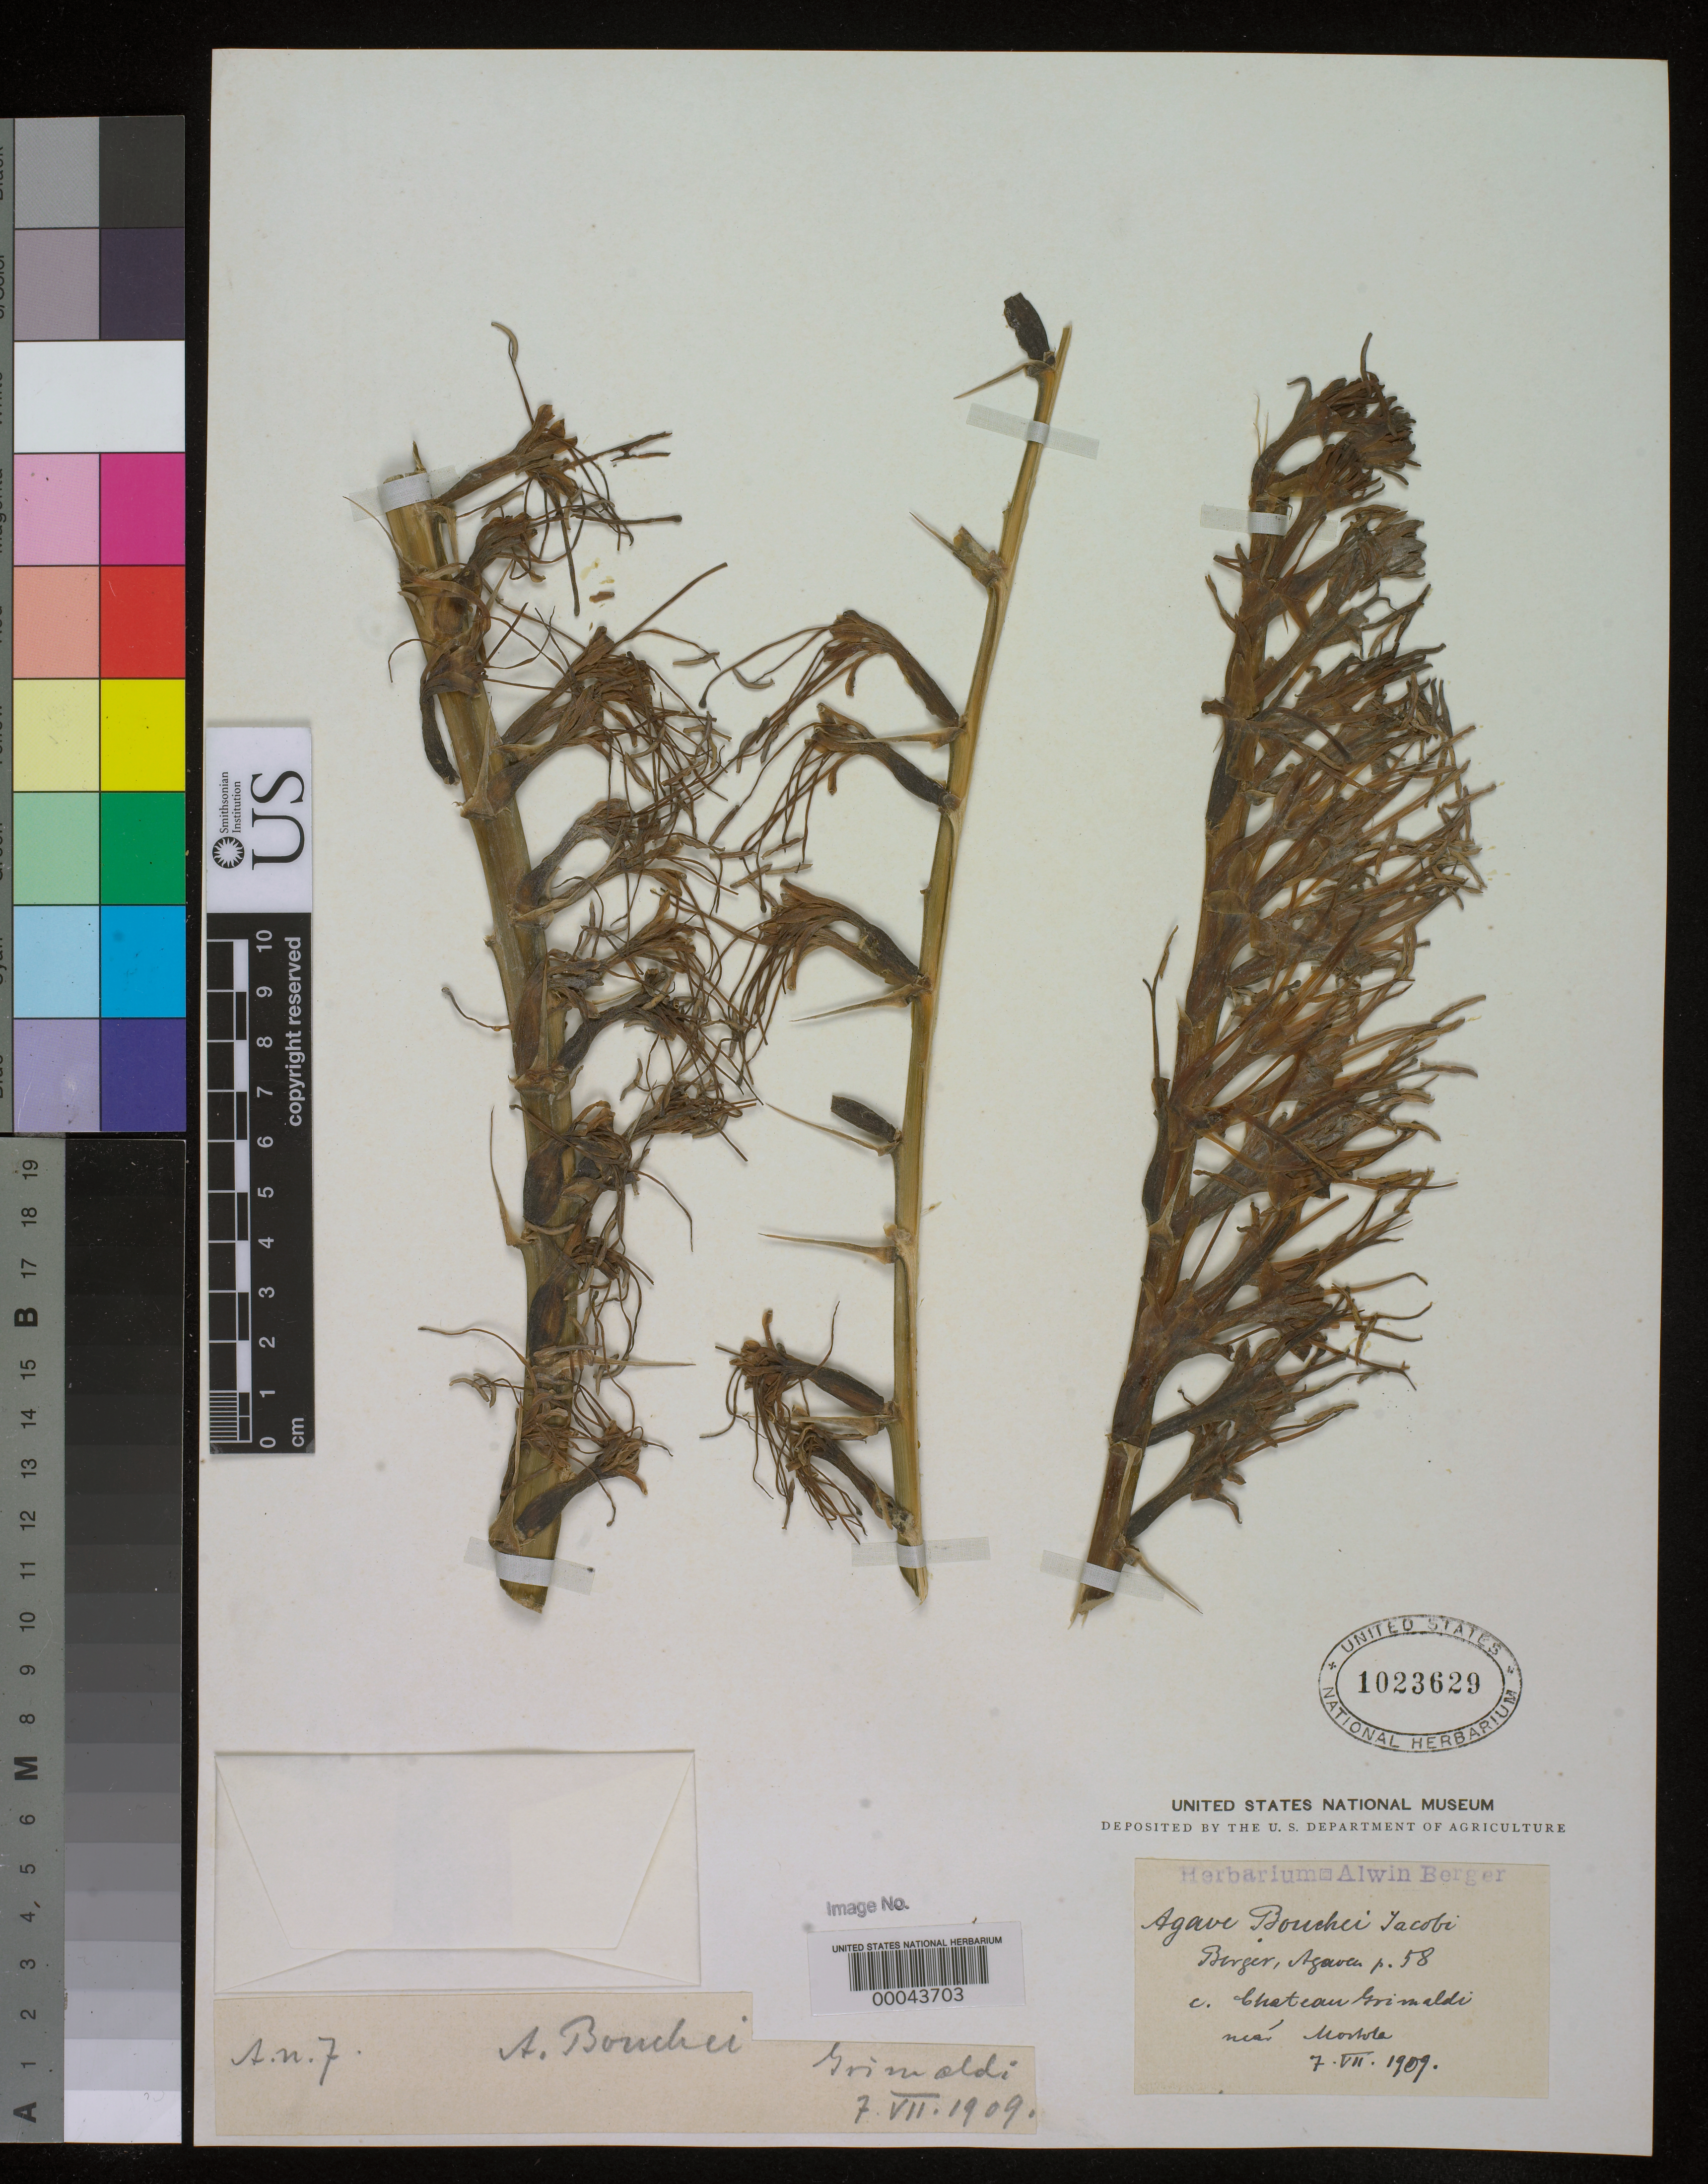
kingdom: Plantae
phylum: Tracheophyta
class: Liliopsida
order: Asparagales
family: Asparagaceae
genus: Agave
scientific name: Agave bouchei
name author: Jacobi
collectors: ex herb. A. Berger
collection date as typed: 07 Jul 1909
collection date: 1909-07-07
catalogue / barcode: US 1023629